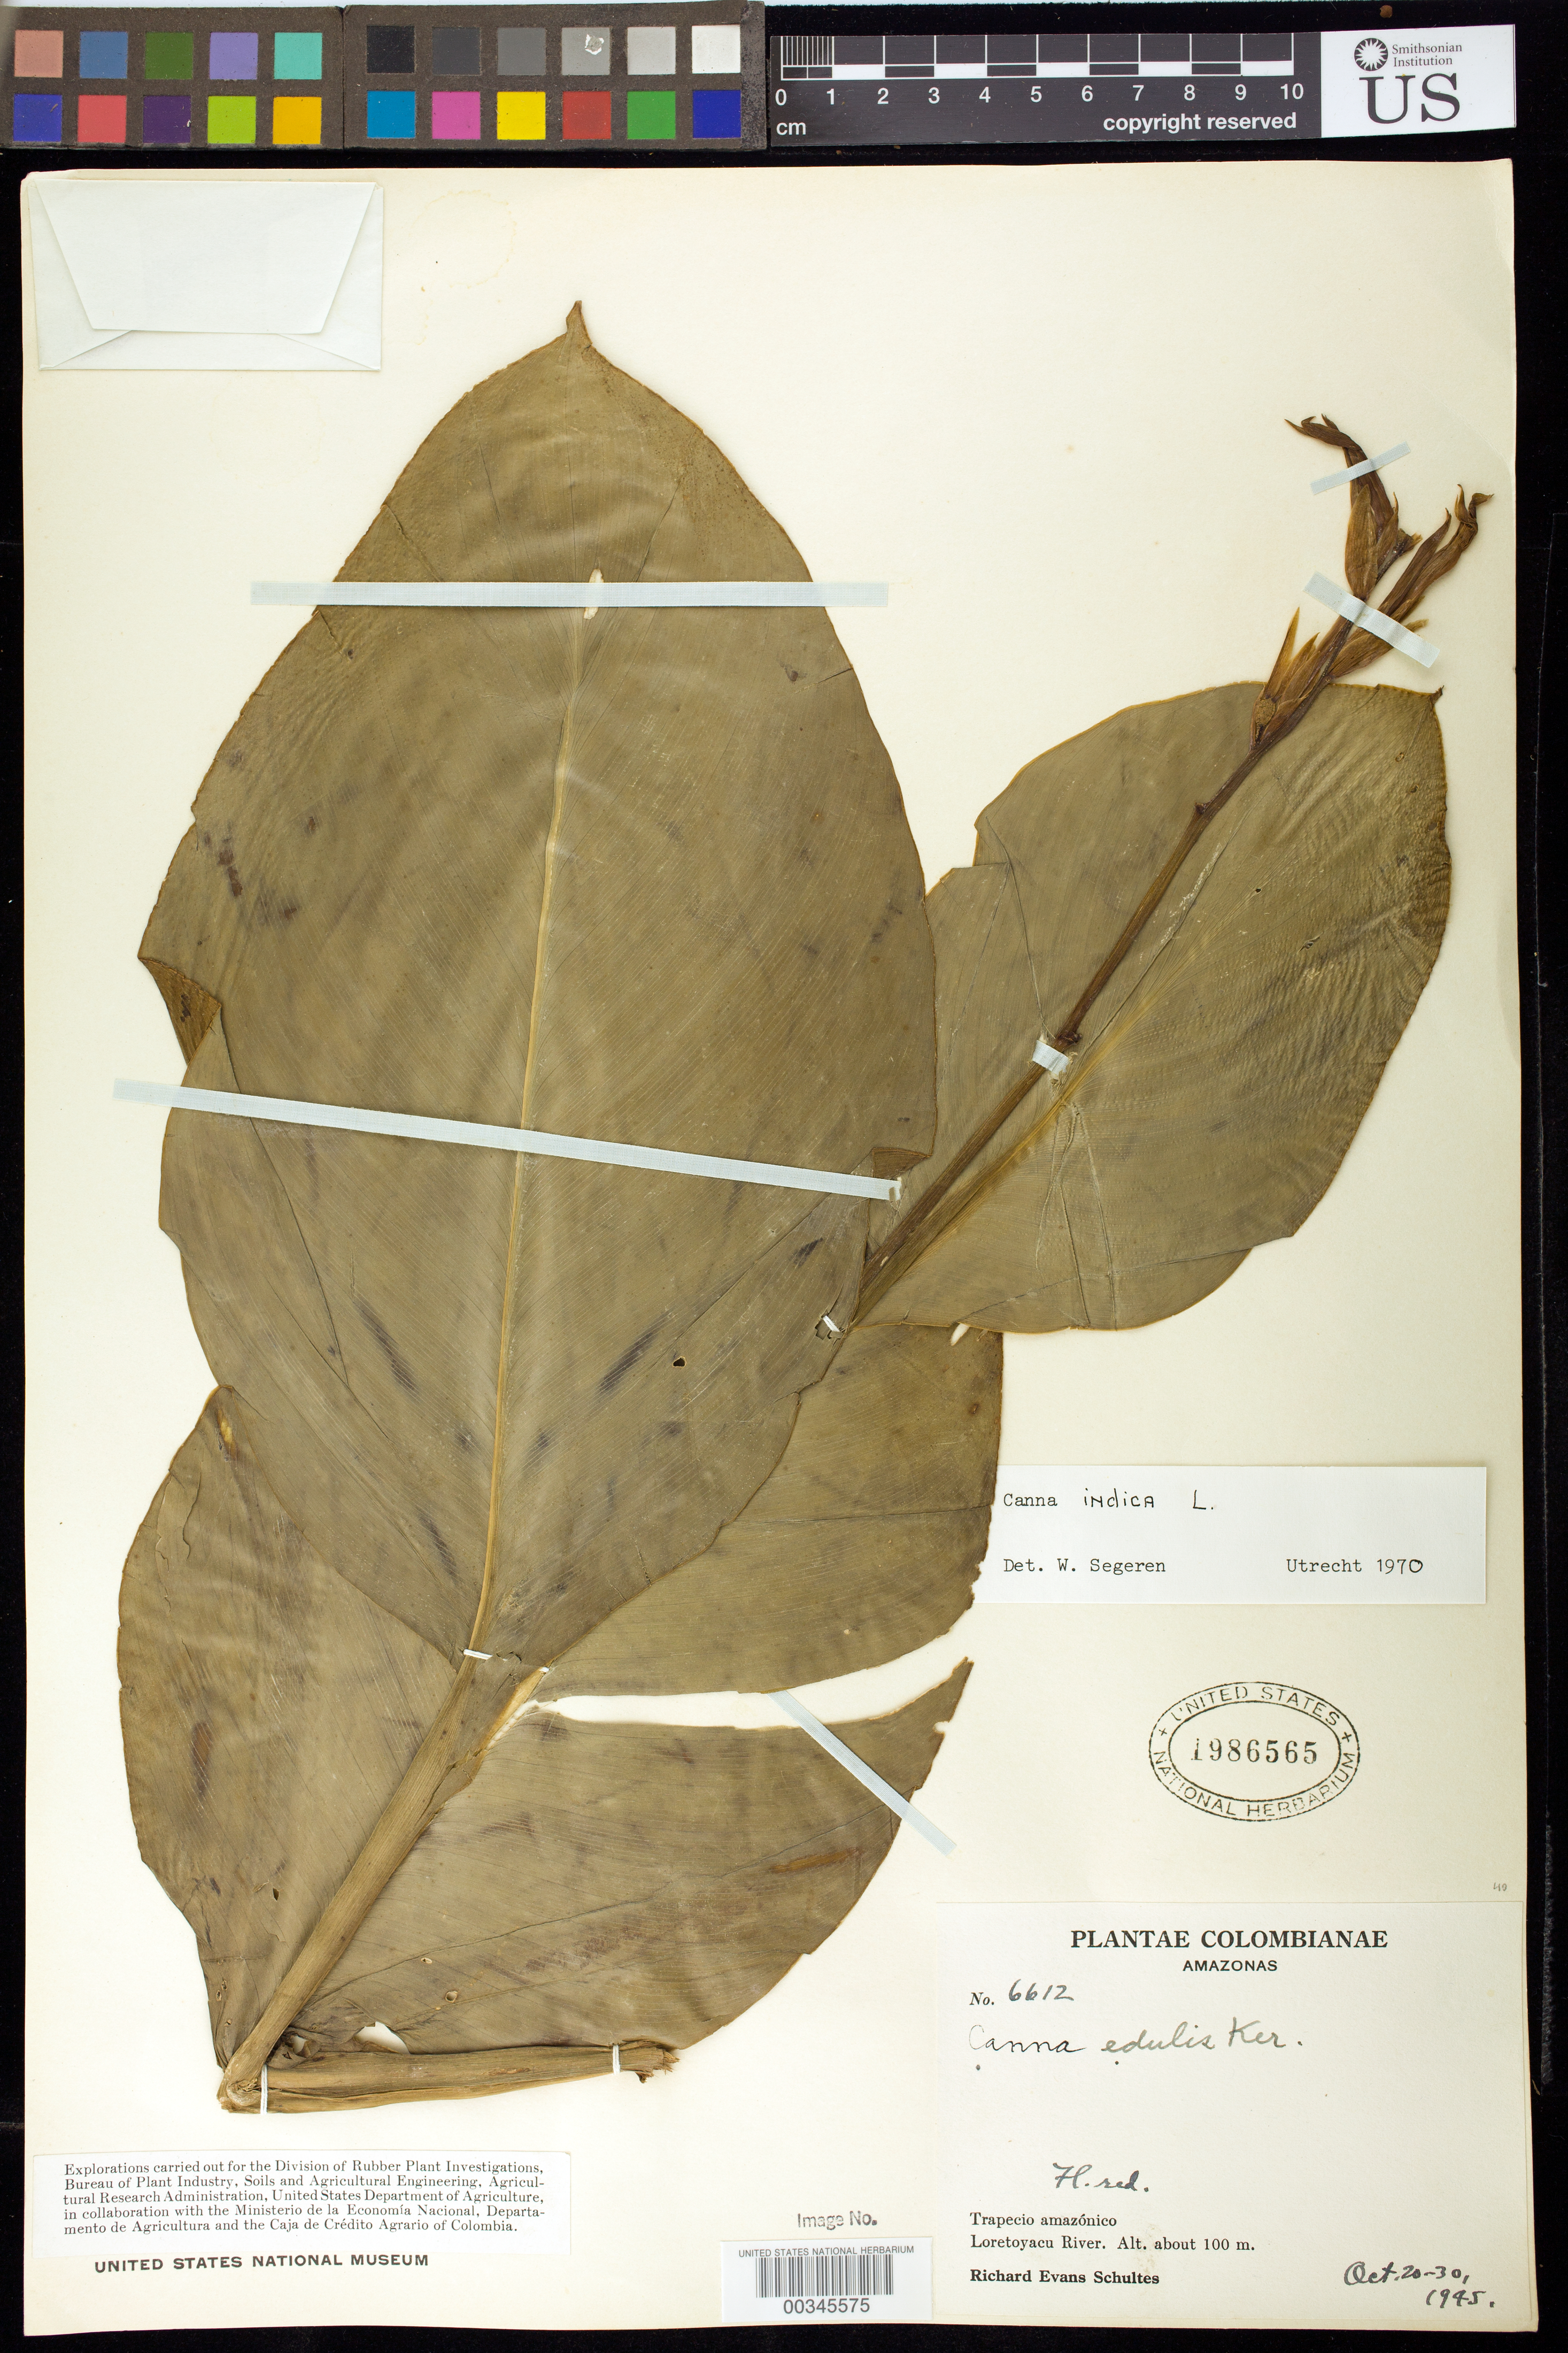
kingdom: Plantae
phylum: Tracheophyta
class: Liliopsida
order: Zingiberales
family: Cannaceae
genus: Canna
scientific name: Canna indica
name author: L.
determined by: Segeren, W.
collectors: R. E. Schultes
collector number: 6612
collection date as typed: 20 Oct 1945 to 30 Oct 1945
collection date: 1945-10-20/1945-10-30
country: Colombia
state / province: Amazônas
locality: Trapecio Amazonico, Loreto-Yacu River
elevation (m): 100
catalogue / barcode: US 1986565